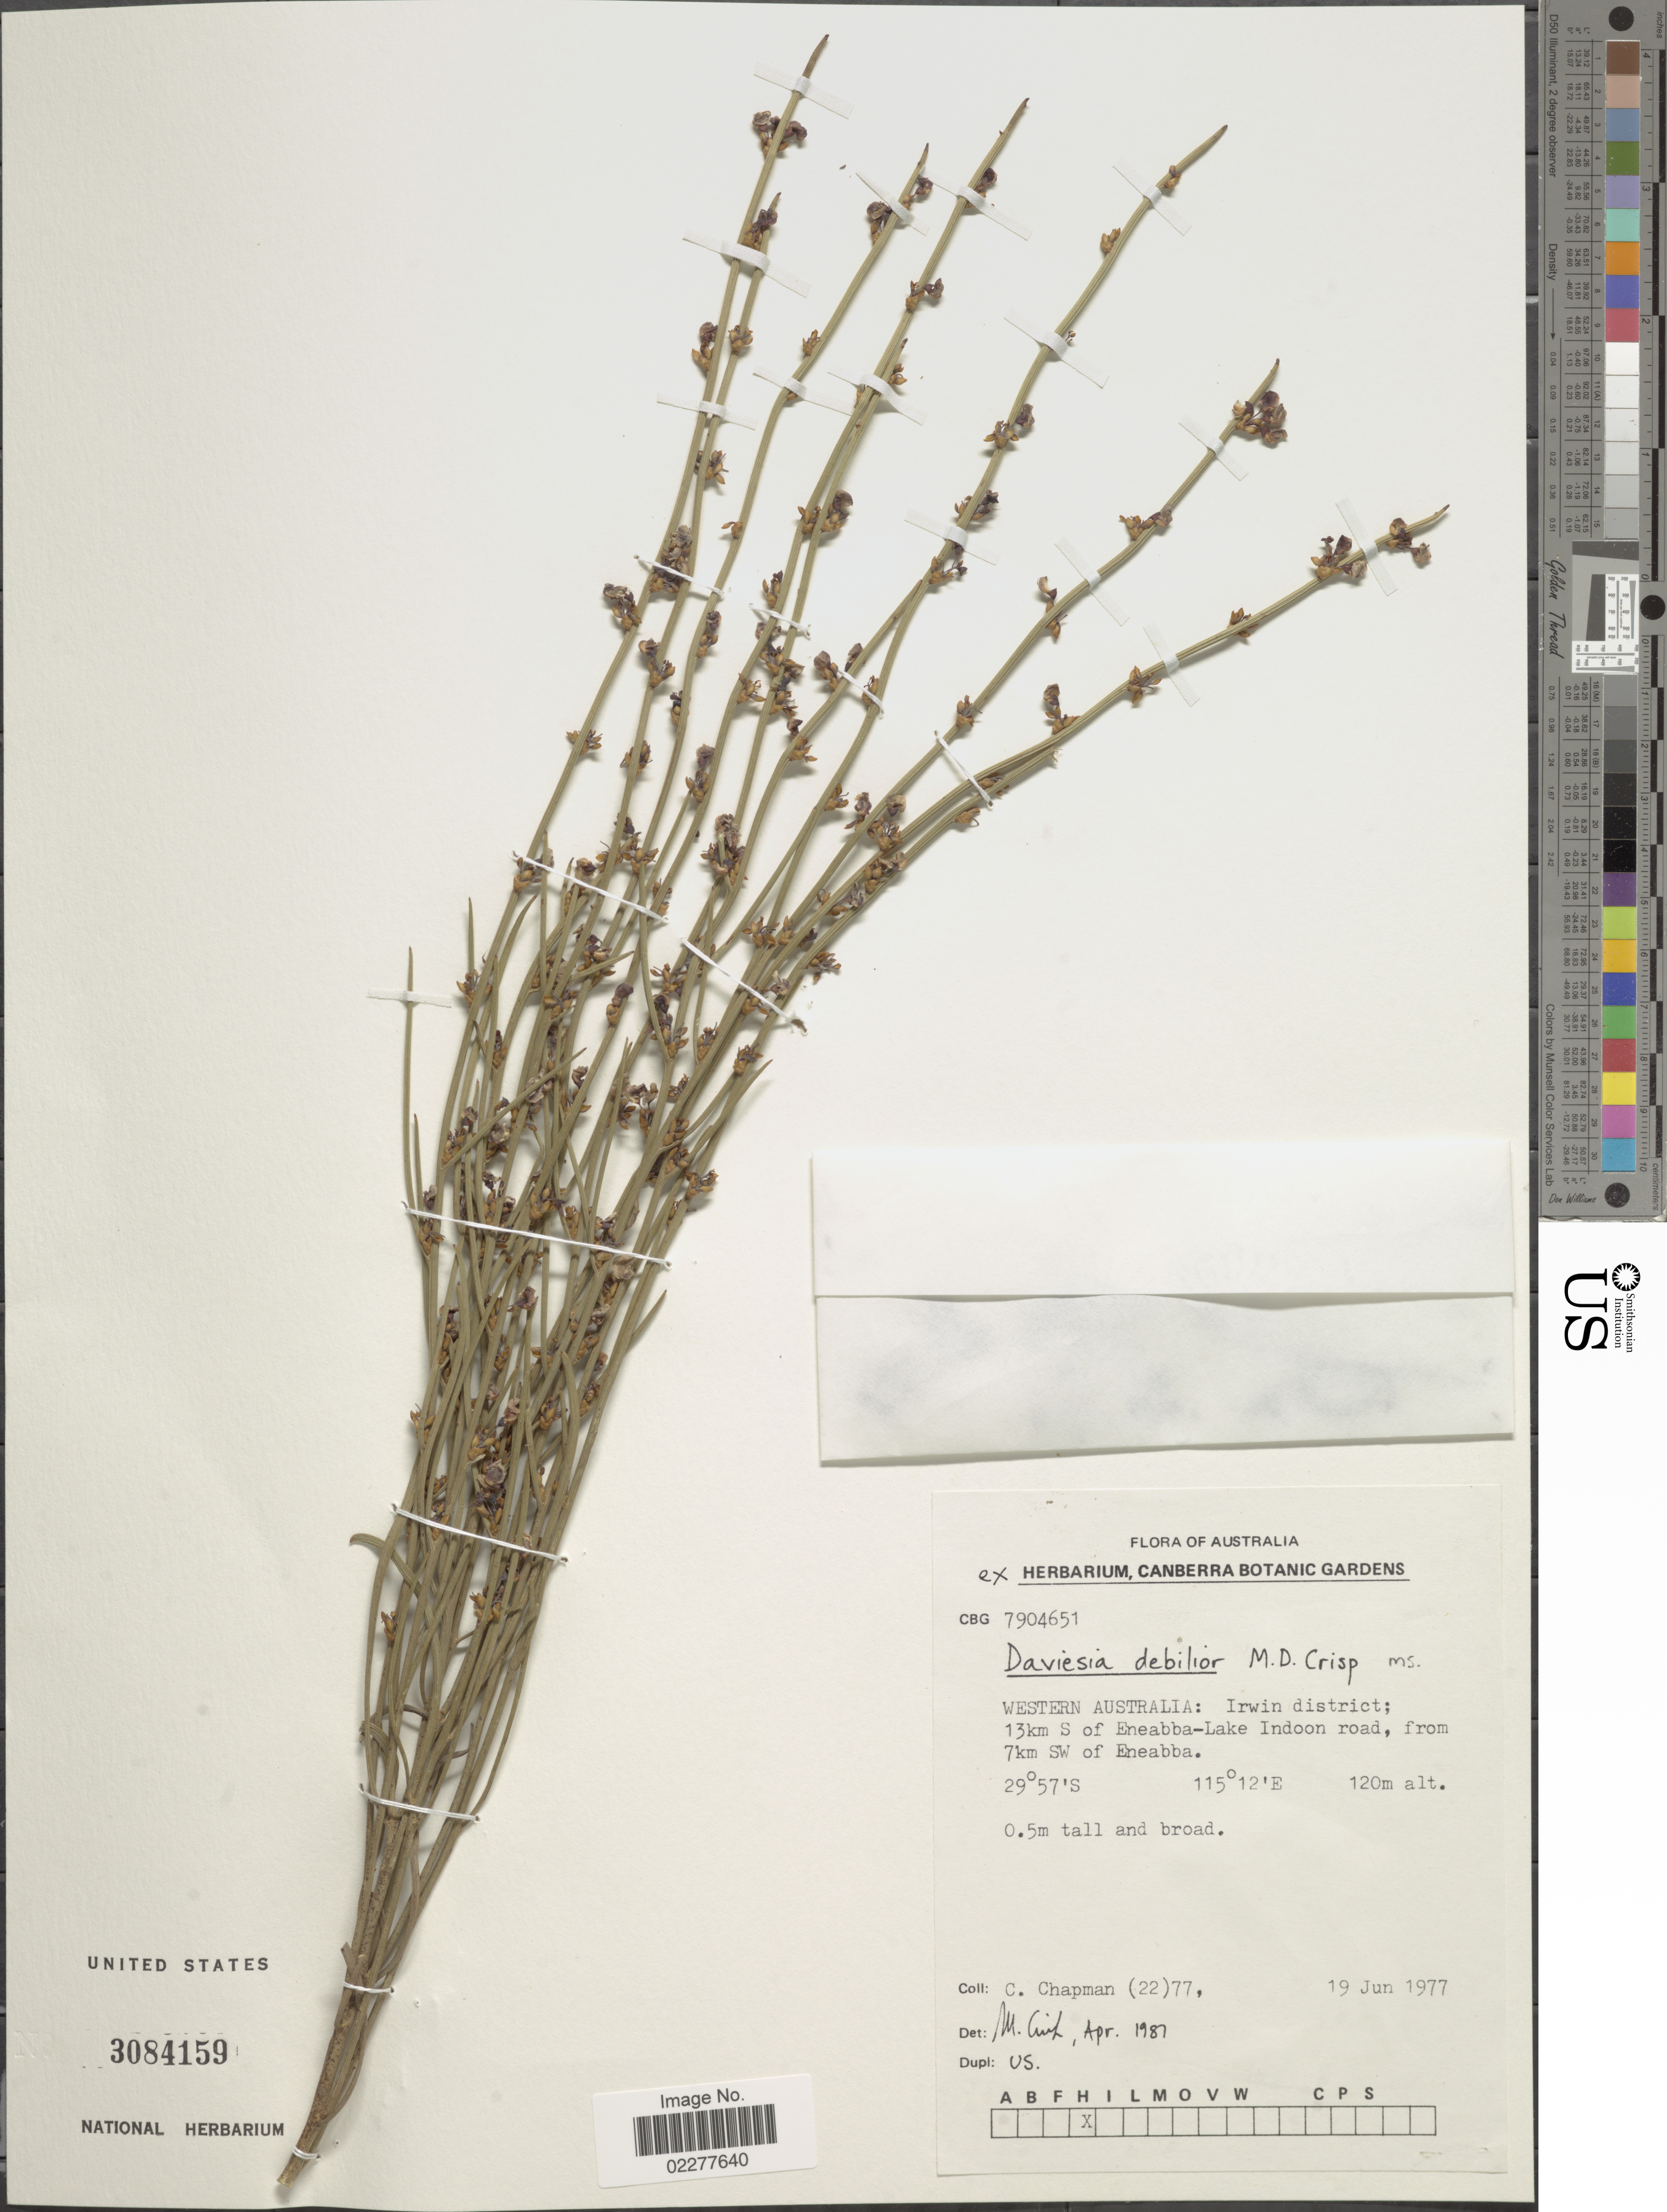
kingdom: Plantae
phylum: Tracheophyta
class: Magnoliopsida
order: Fabales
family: Fabaceae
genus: Daviesia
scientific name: Daviesia debilior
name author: Crisp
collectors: C. Chapman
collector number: (22) 77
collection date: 1977-06-19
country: Australia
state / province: Western Australia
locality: Irwin district; 13km S of Eneabba-Lake Indoon road, from 7km SW of Eneabba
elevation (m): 120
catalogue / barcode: US 3084159